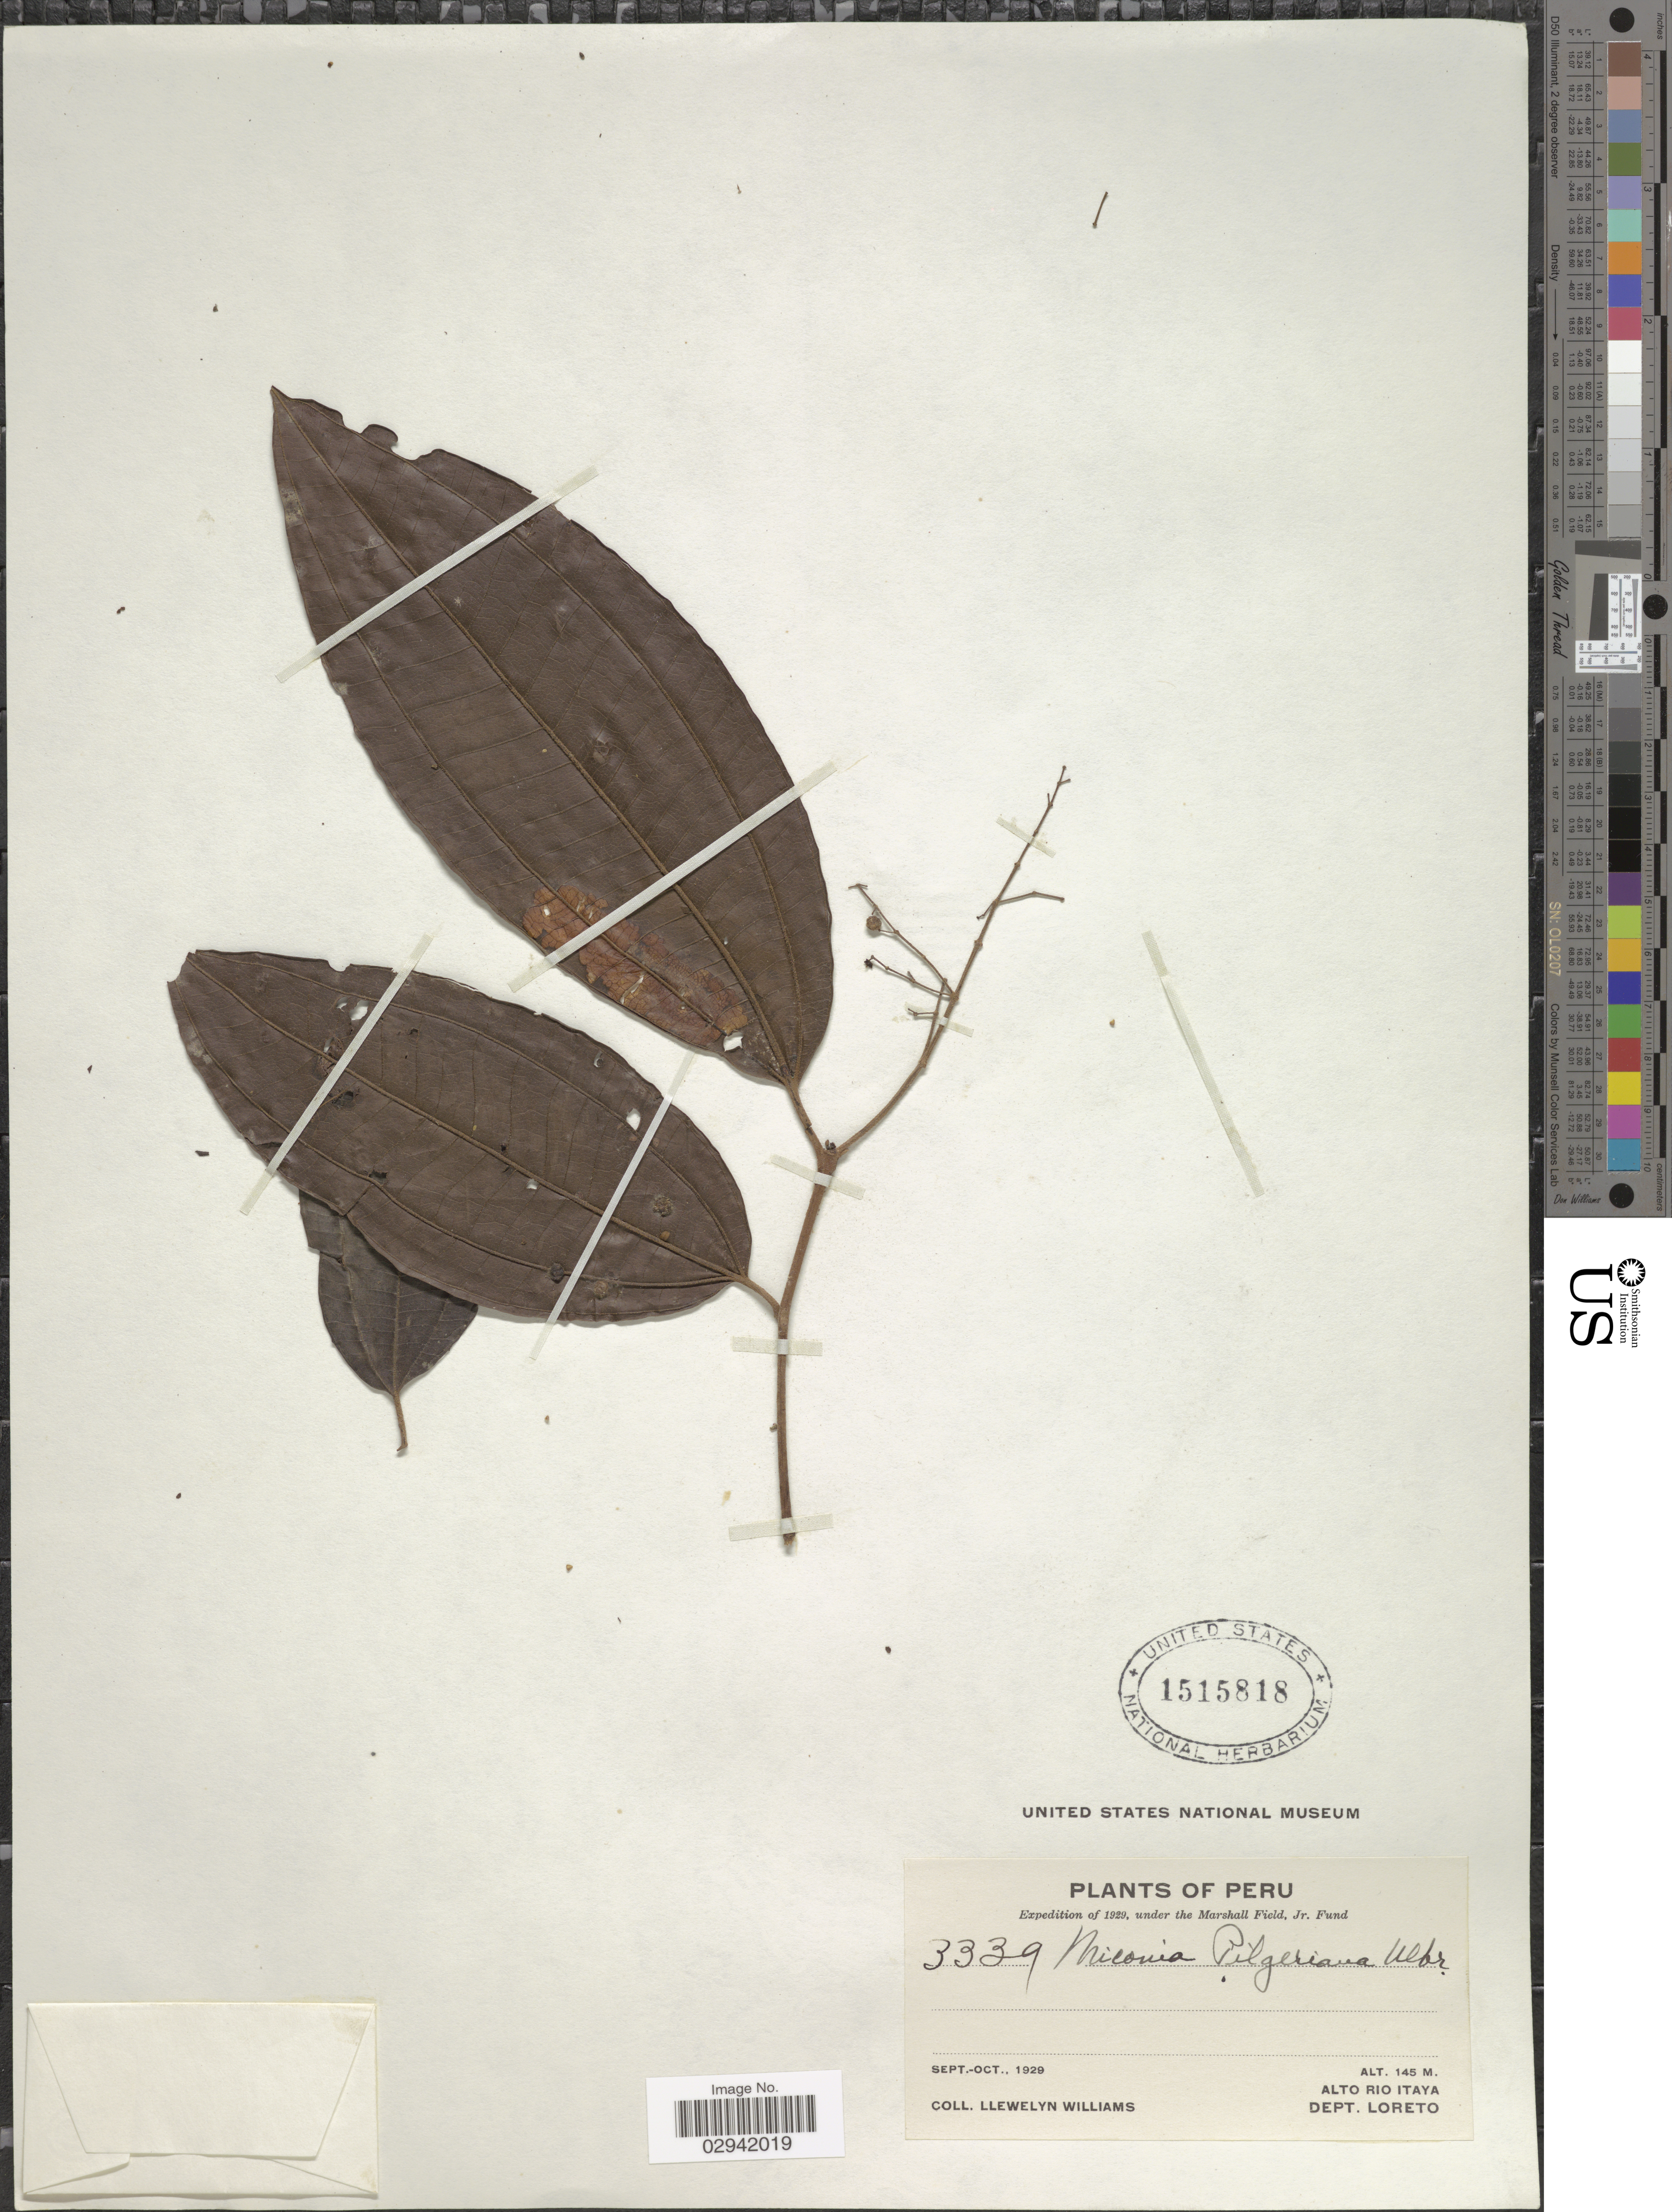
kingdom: Plantae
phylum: Tracheophyta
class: Magnoliopsida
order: Myrtales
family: Melastomataceae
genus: Miconia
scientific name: Miconia pilgeriana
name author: Ule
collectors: Ll. Williams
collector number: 3339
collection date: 1929-09/1929-10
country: Peru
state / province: Loreto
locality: Alto Rio Itaya. Dept. Loreto.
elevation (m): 145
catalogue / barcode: US 1515818